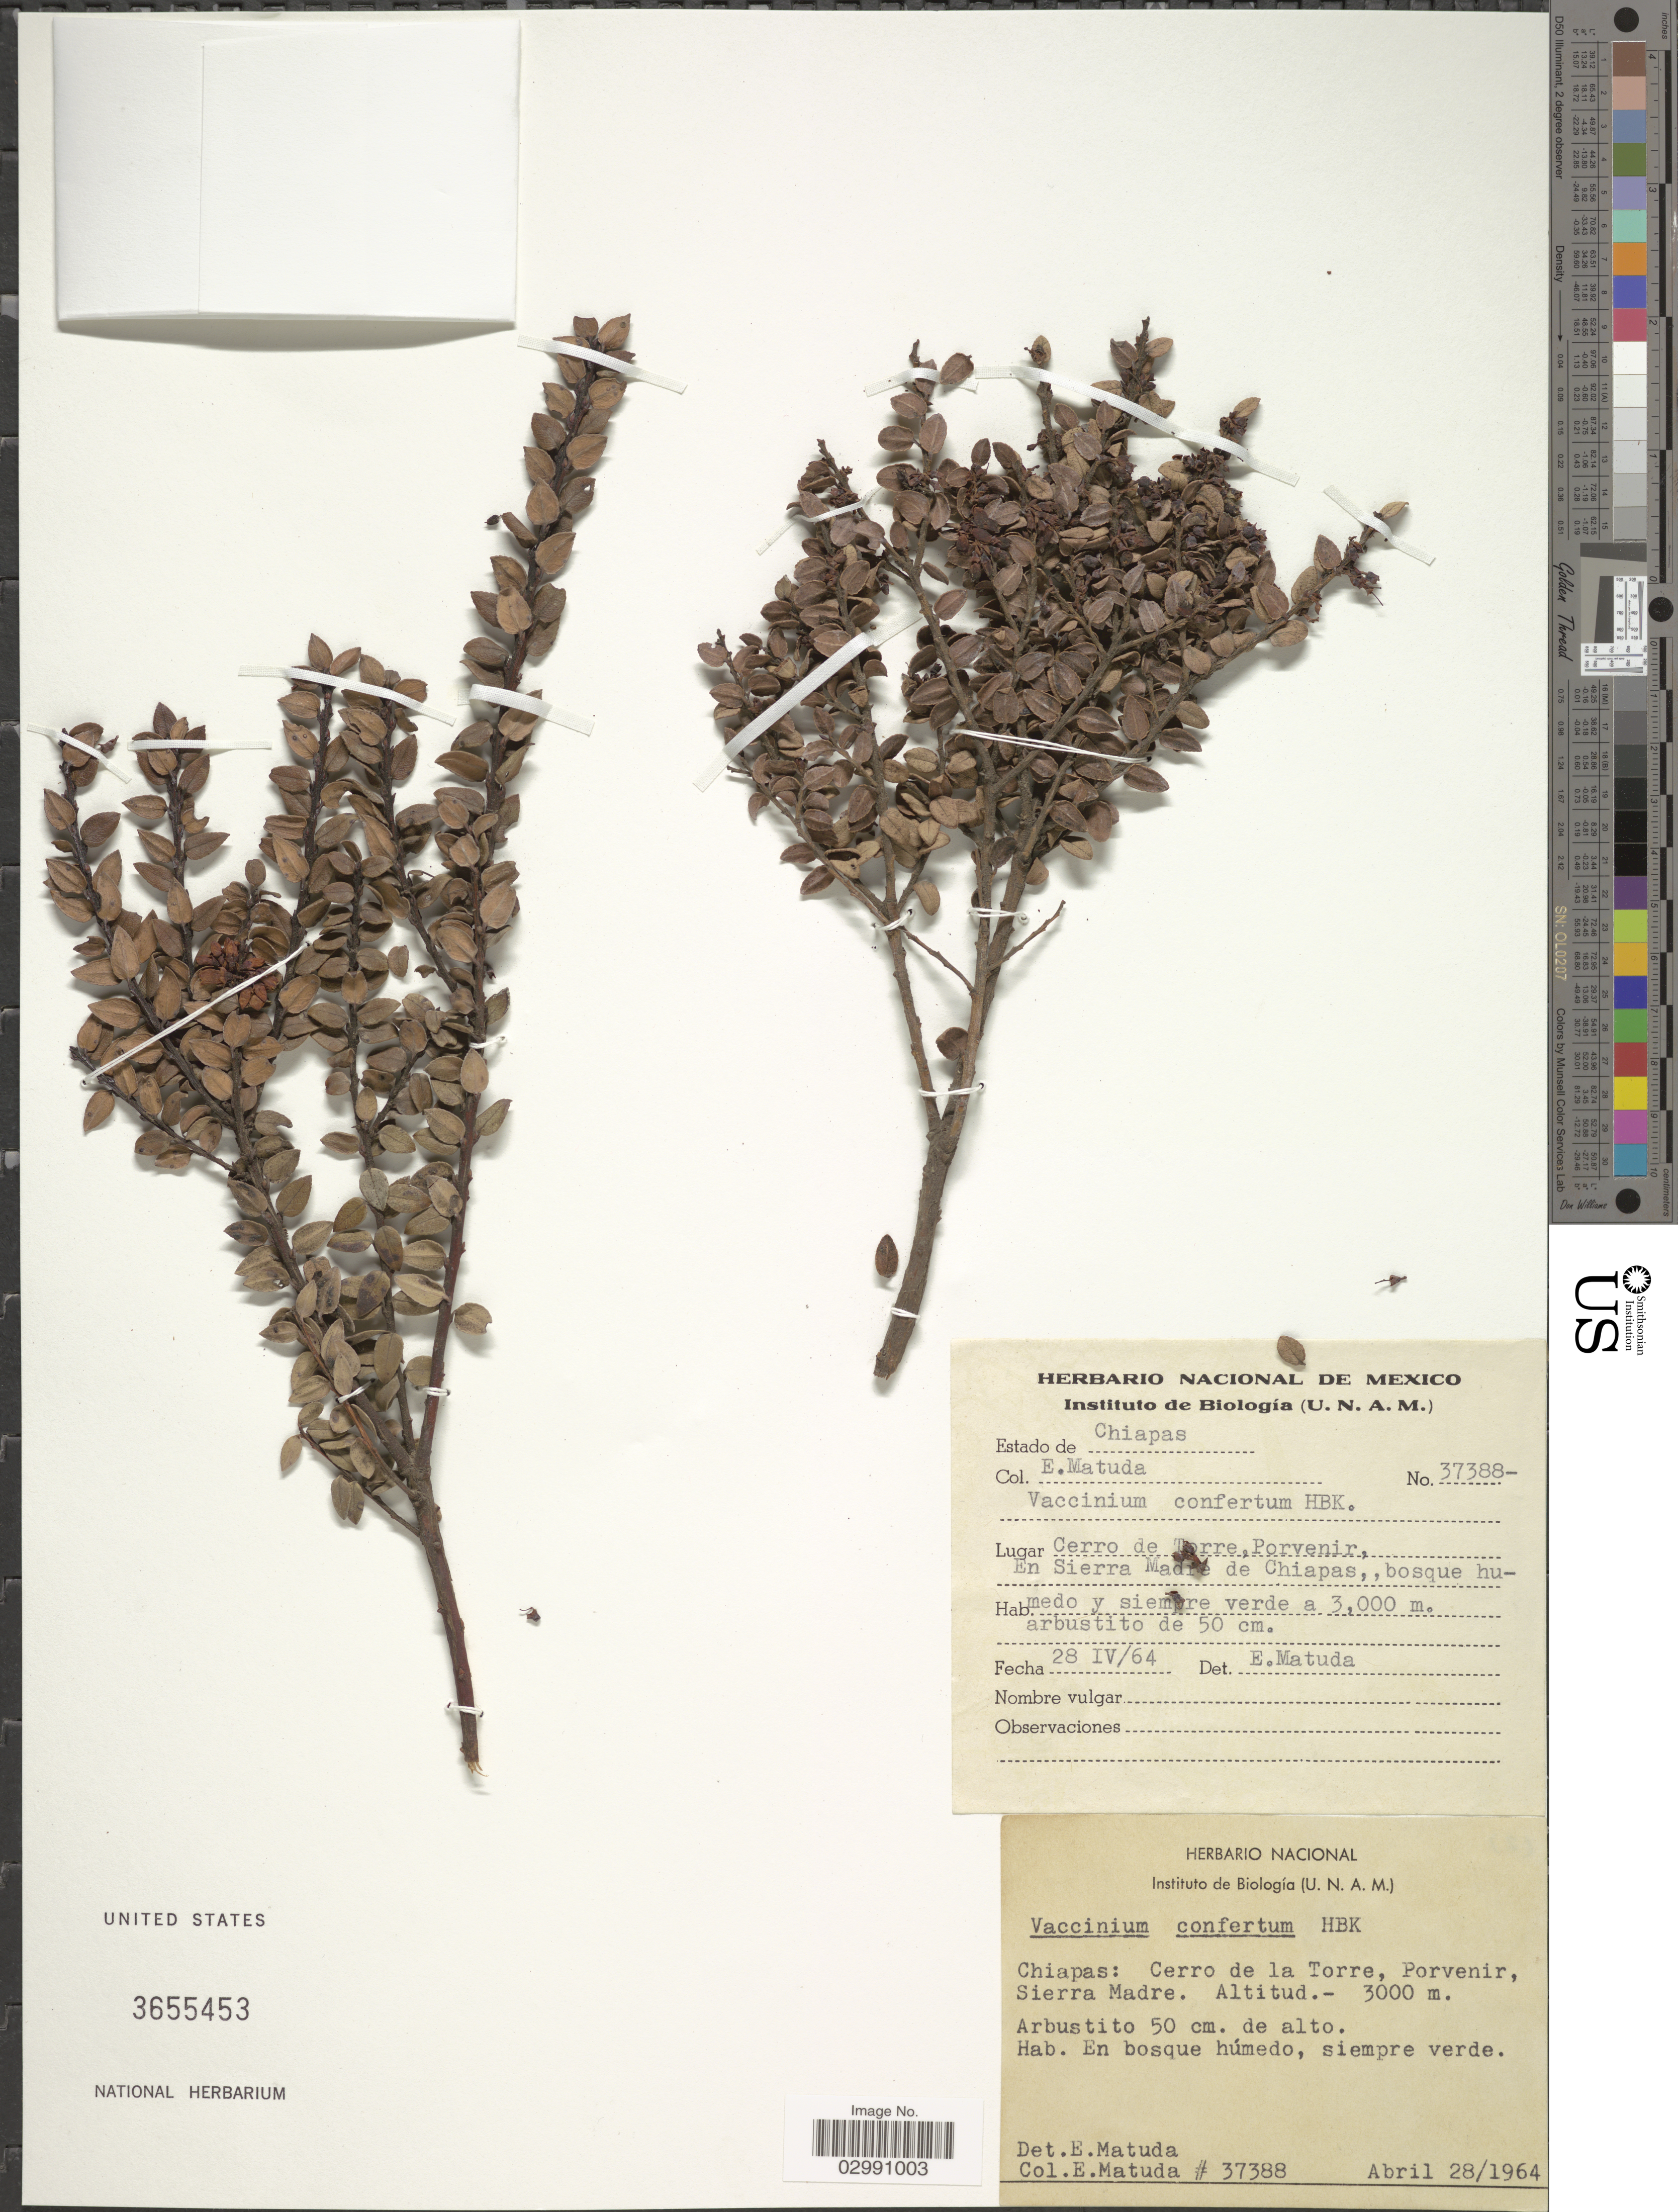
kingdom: Plantae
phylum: Tracheophyta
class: Magnoliopsida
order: Ericales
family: Ericaceae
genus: Vaccinium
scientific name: Vaccinium confertum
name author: Kunth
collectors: E. Matuda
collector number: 37388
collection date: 1964-04-28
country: Mexico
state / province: Chiapas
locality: Cerro de la Torre, Porvenir, En Sierra Madre de Chiapas.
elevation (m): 3000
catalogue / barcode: US 3655453